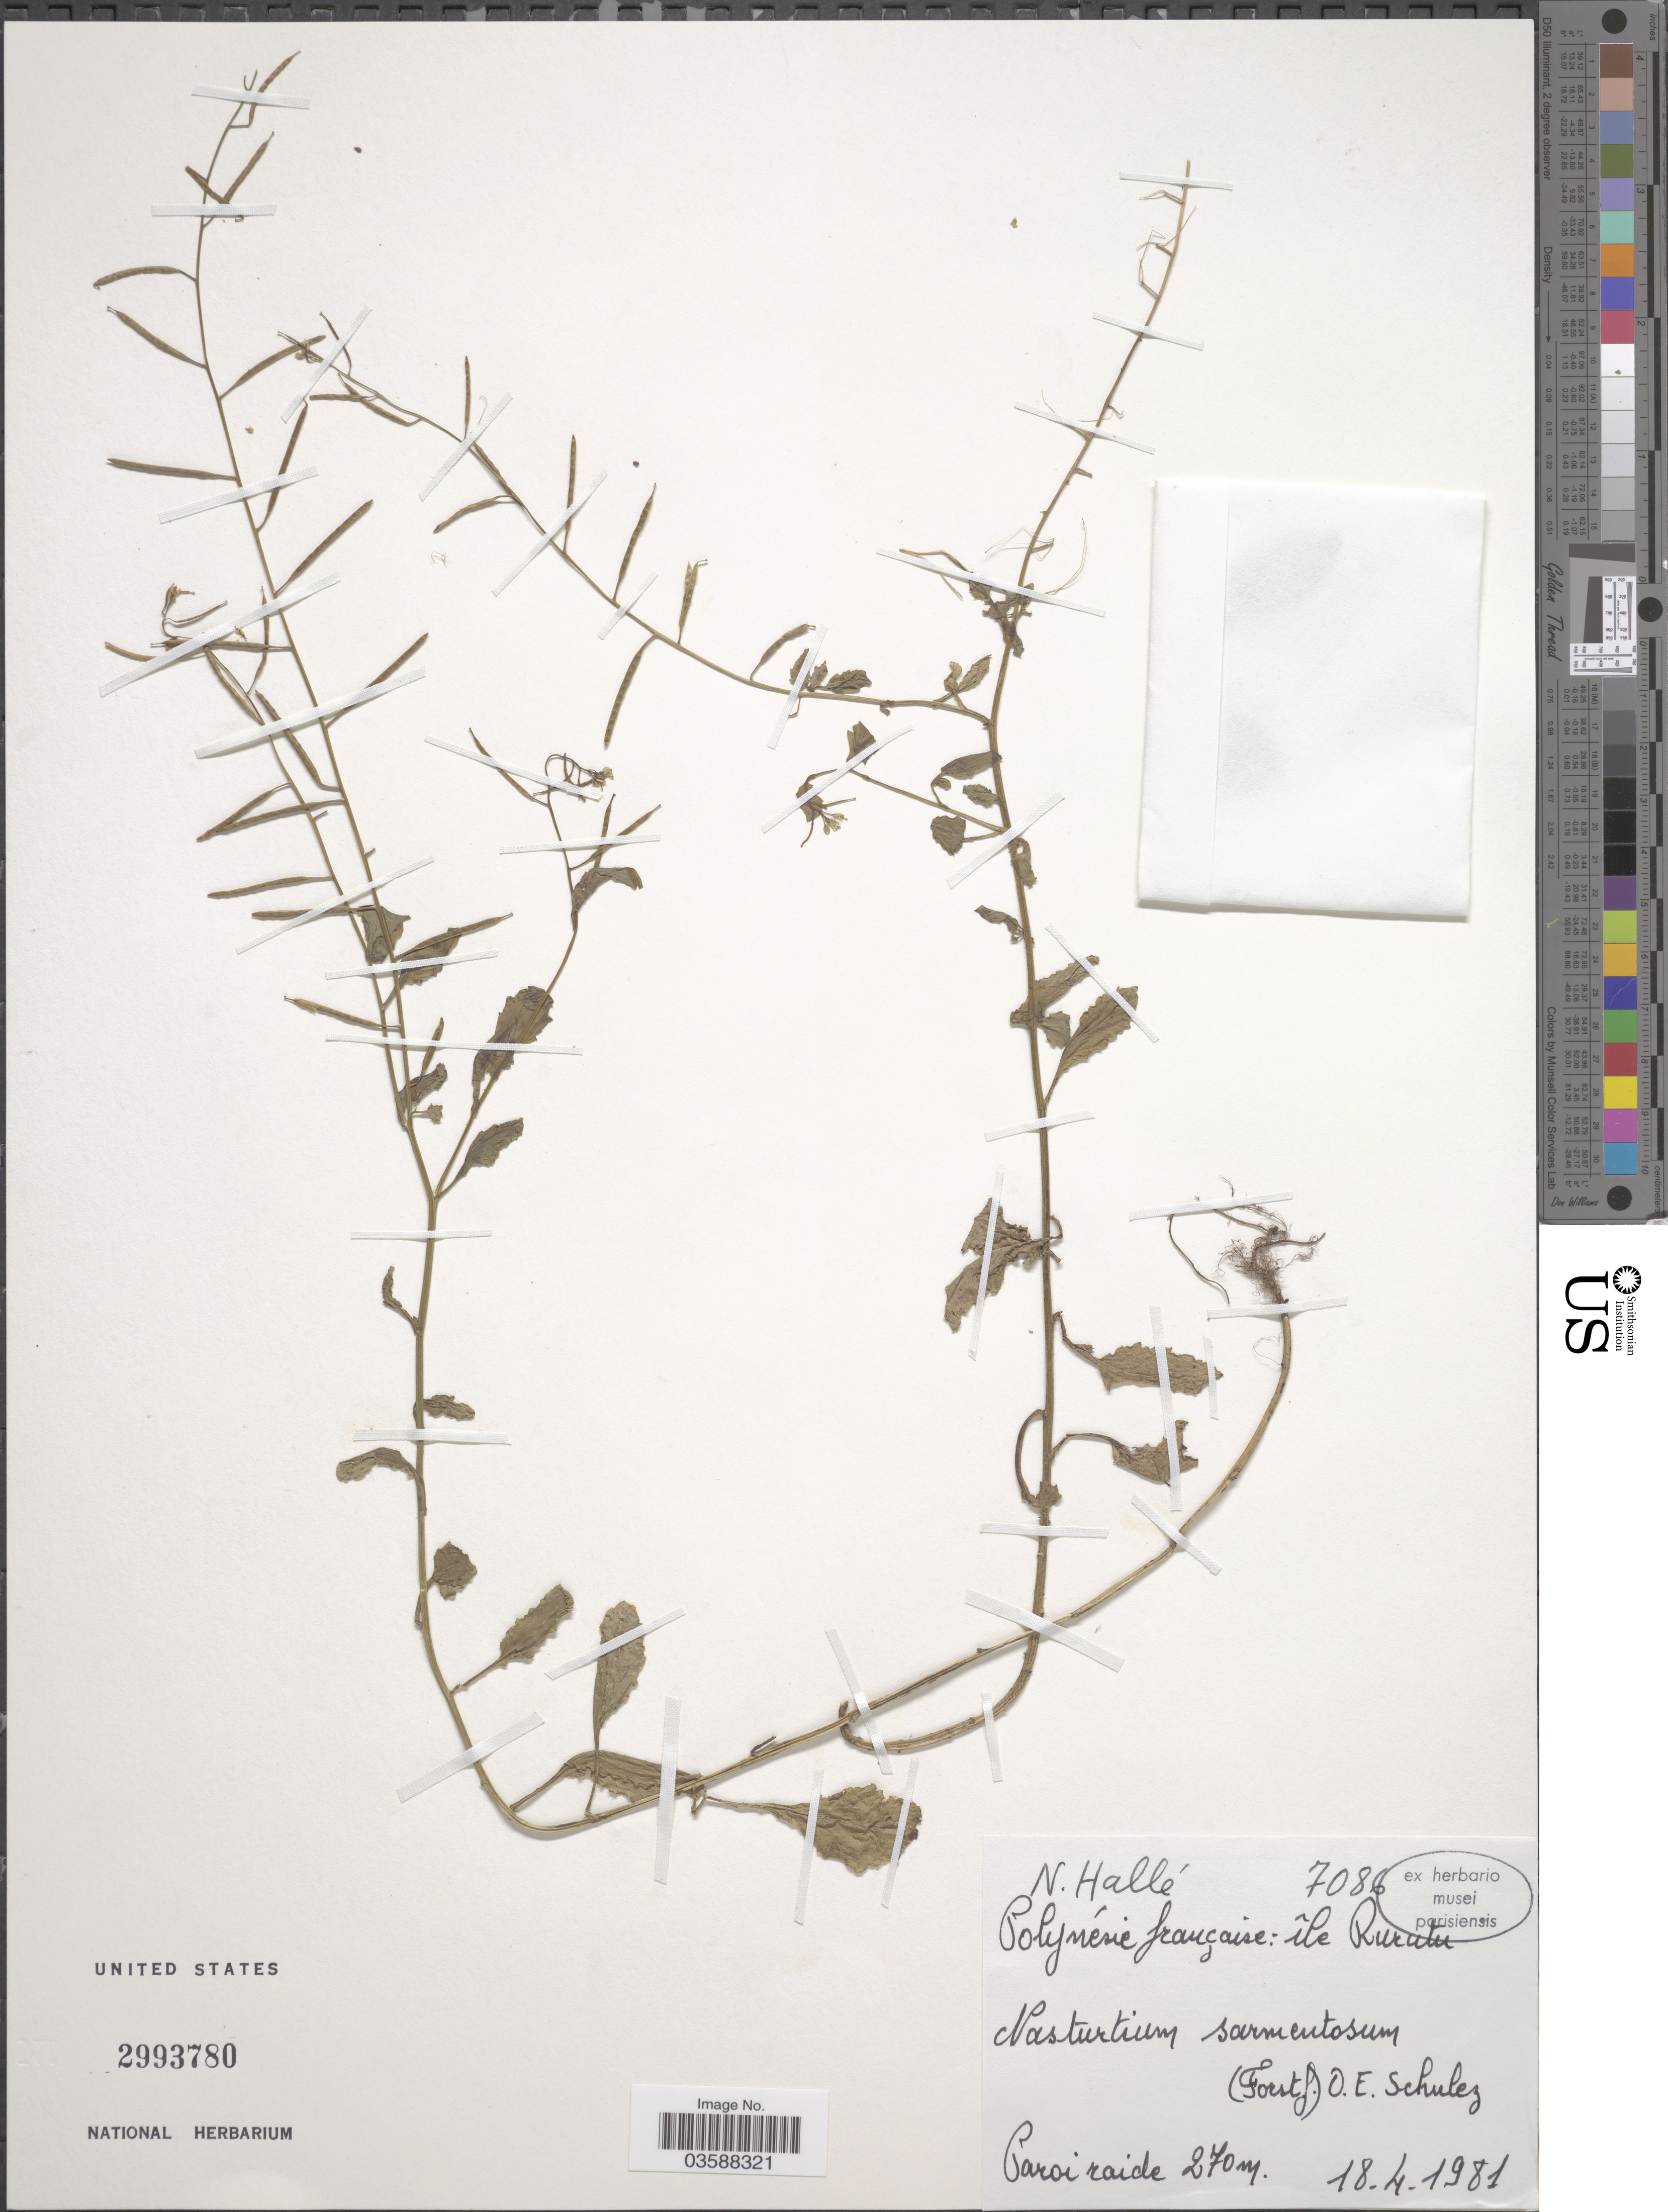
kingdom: Plantae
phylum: Tracheophyta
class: Magnoliopsida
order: Brassicales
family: Brassicaceae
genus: Rorippa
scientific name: Rorippa sarmentosa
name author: (Sol. ex G. Forst.) J.F. Macbr.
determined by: Strong, M. T., (US), Smithsonian Institution - National Museum of Natural History (UNITED STATES)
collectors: N. Hallé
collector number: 7086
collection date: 1981-04-18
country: French Polynesia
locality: Polynésie française: ile Rurutu. Paroi raide.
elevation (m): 270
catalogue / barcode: US 2993780